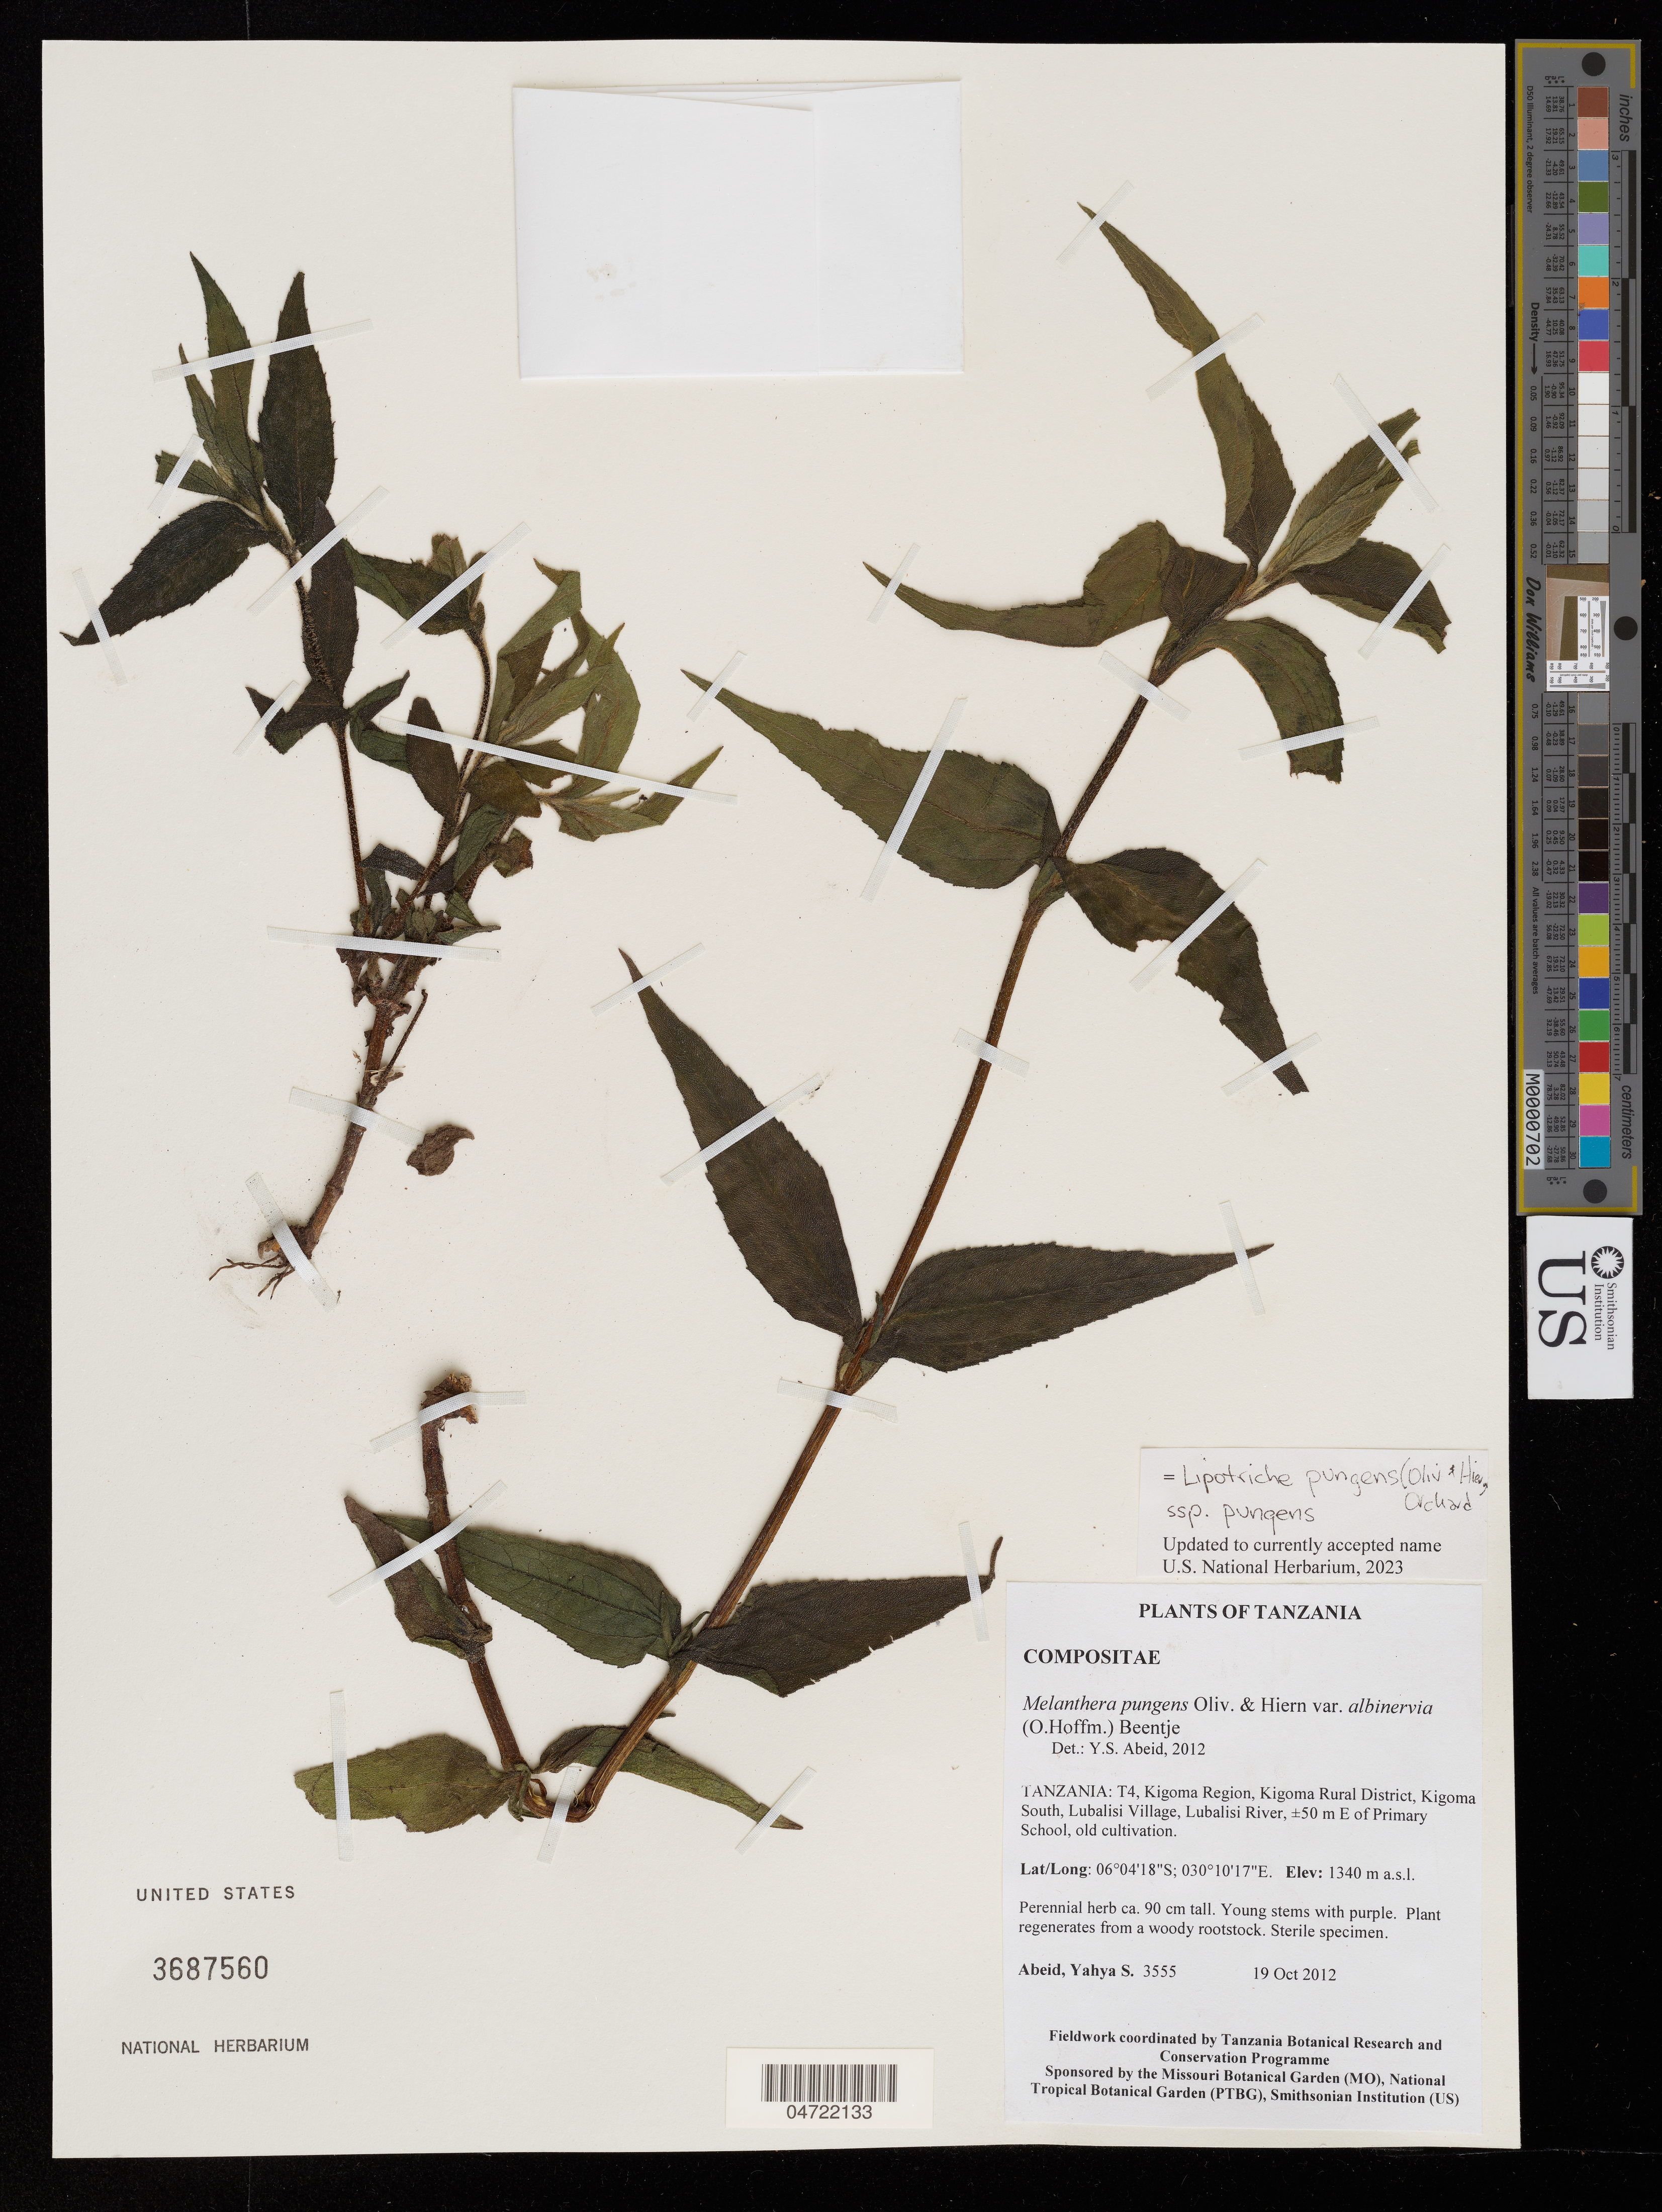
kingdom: Plantae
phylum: Tracheophyta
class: Magnoliopsida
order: Asterales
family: Asteraceae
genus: Lipotriche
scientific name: Lipotriche pungens var. pungens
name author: (Oliv. & Hiern) Orchard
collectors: Y. Abeid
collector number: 3555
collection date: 2012-10-19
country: Tanzania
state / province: Kigoma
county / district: Kigoma Rural District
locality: Kigoma South, Lubalisi Village, Lubalisi River, ca. 50 m E of Primary School.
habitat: Old cultivation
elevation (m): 1340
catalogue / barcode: US 3687560